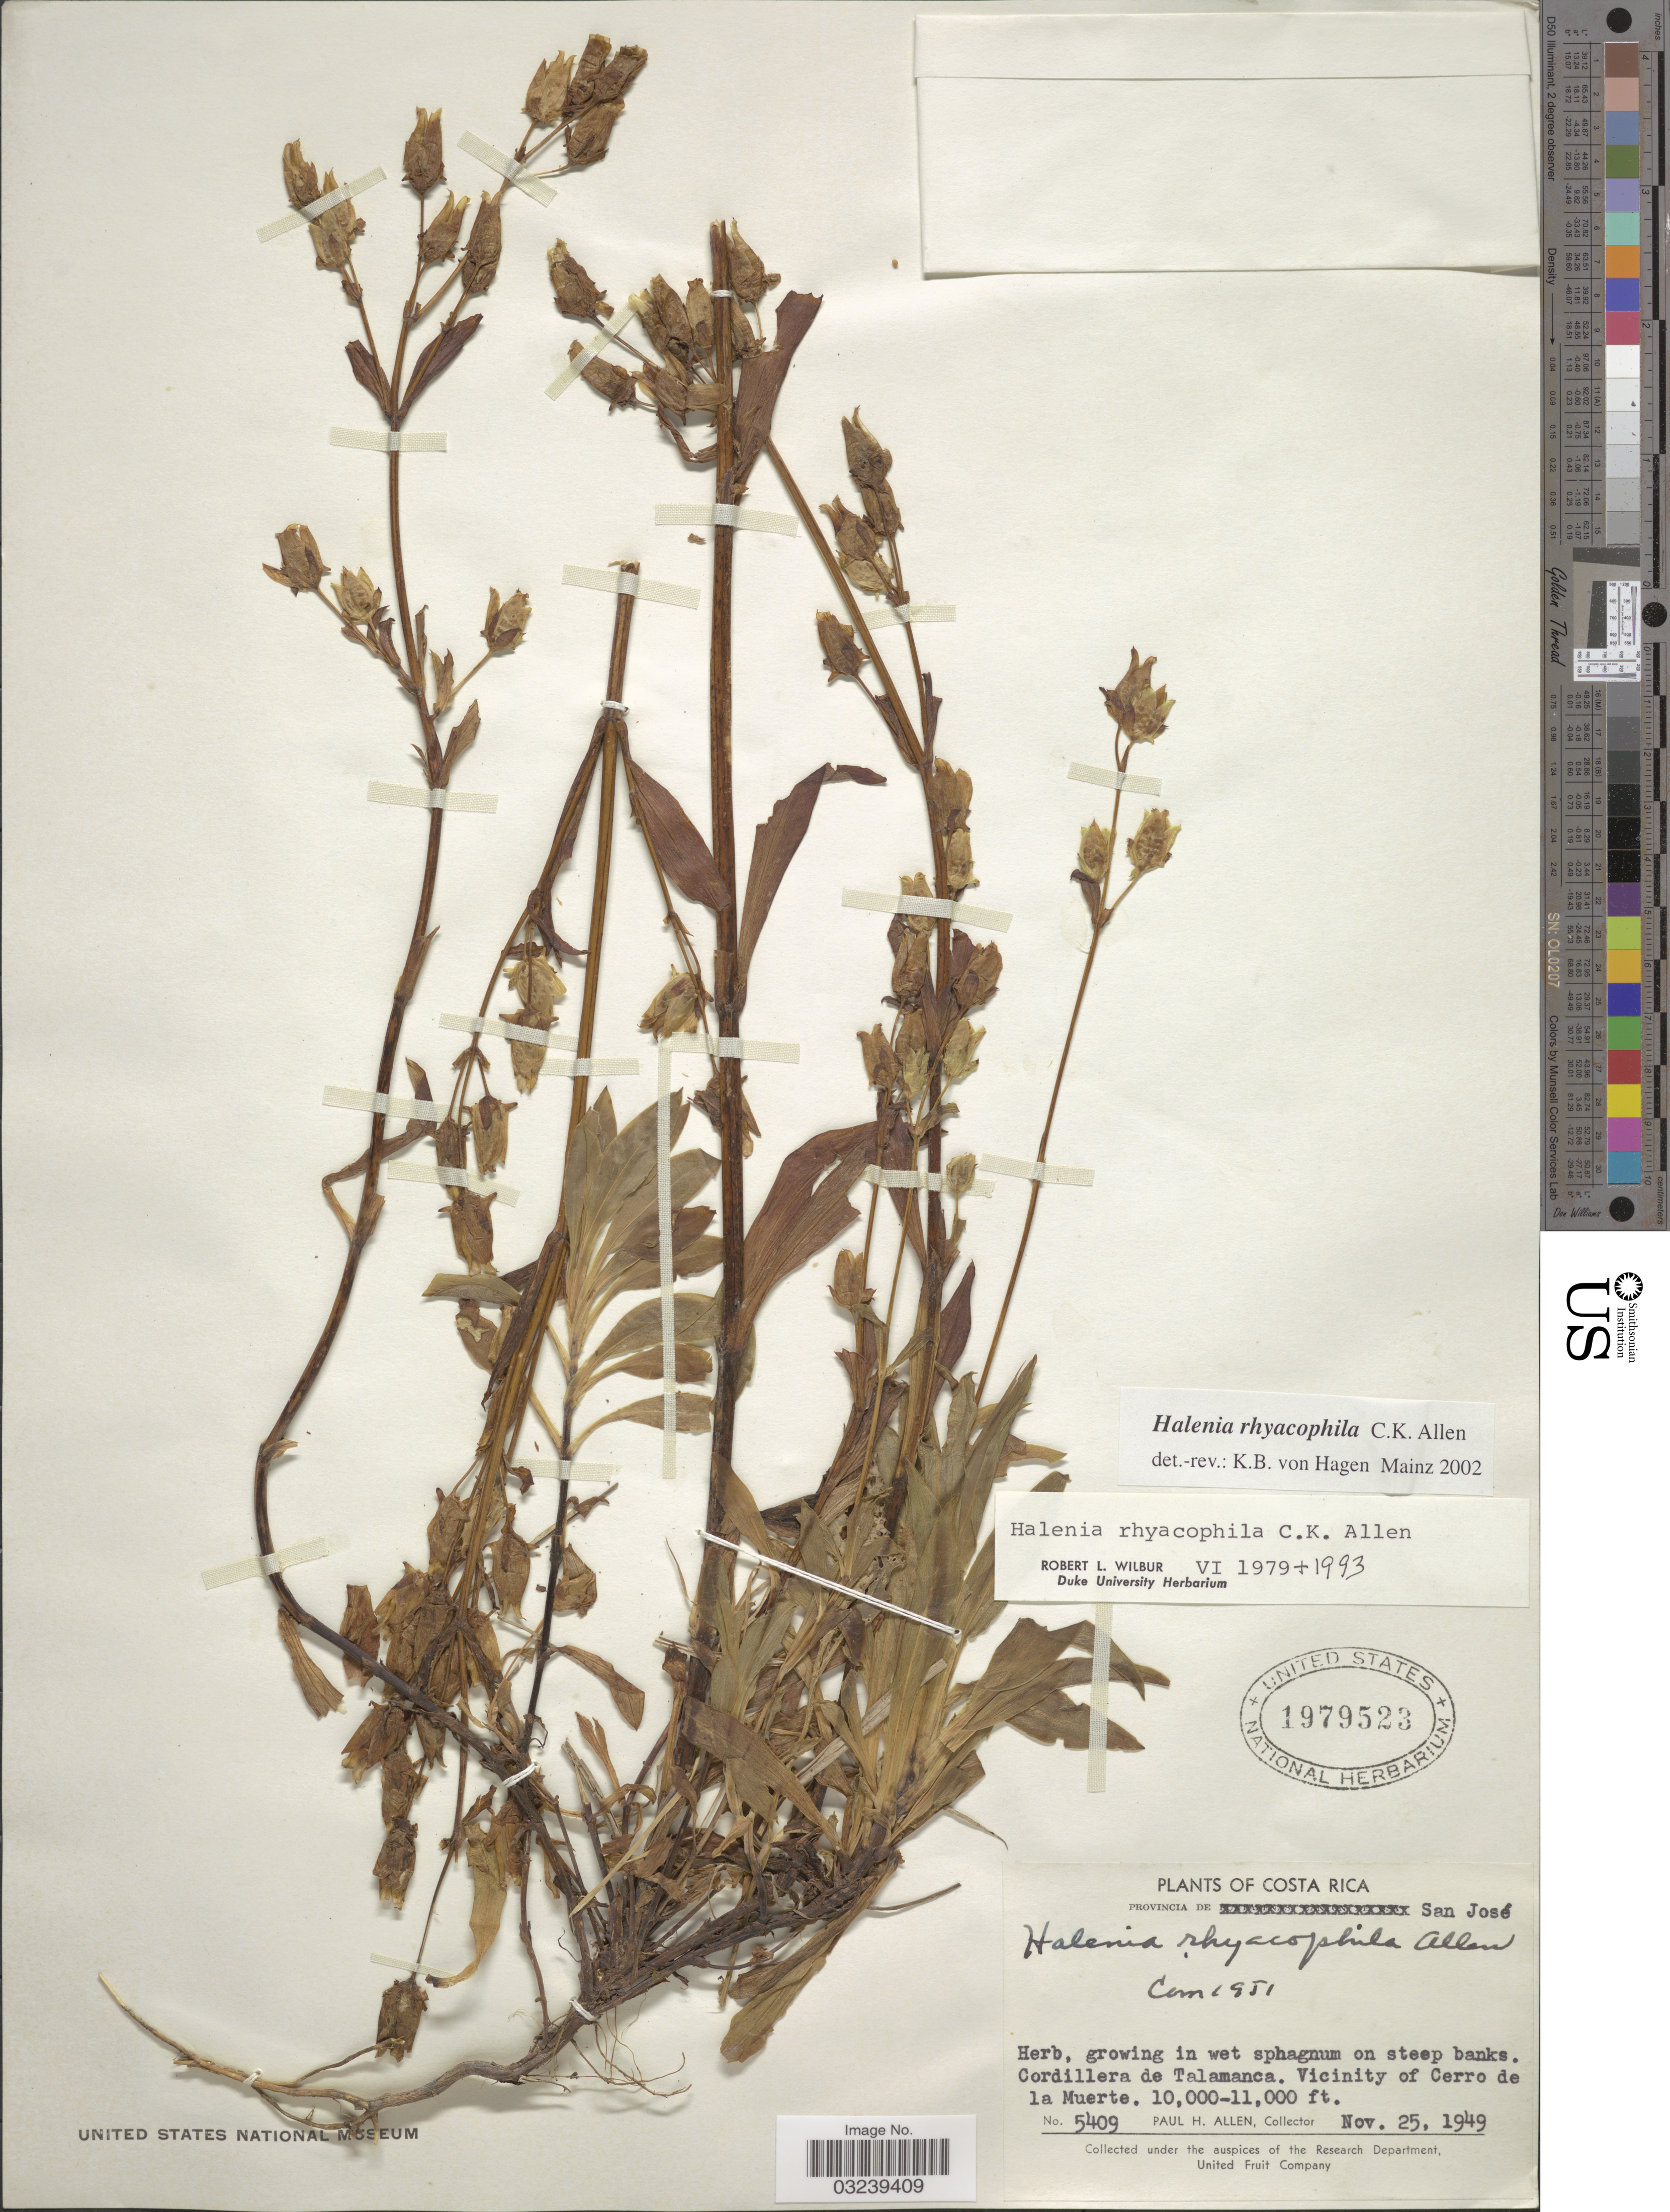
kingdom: Plantae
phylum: Tracheophyta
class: Magnoliopsida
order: Gentianales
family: Gentianaceae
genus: Halenia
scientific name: Halenia rhyacophila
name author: C.K. Allen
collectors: P. H. Allen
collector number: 5409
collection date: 1949-11-25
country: Costa Rica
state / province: San José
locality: Cordillera de Talamanca. Vicinity of Cerro de la Muerte.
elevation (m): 3048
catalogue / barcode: US 1979523